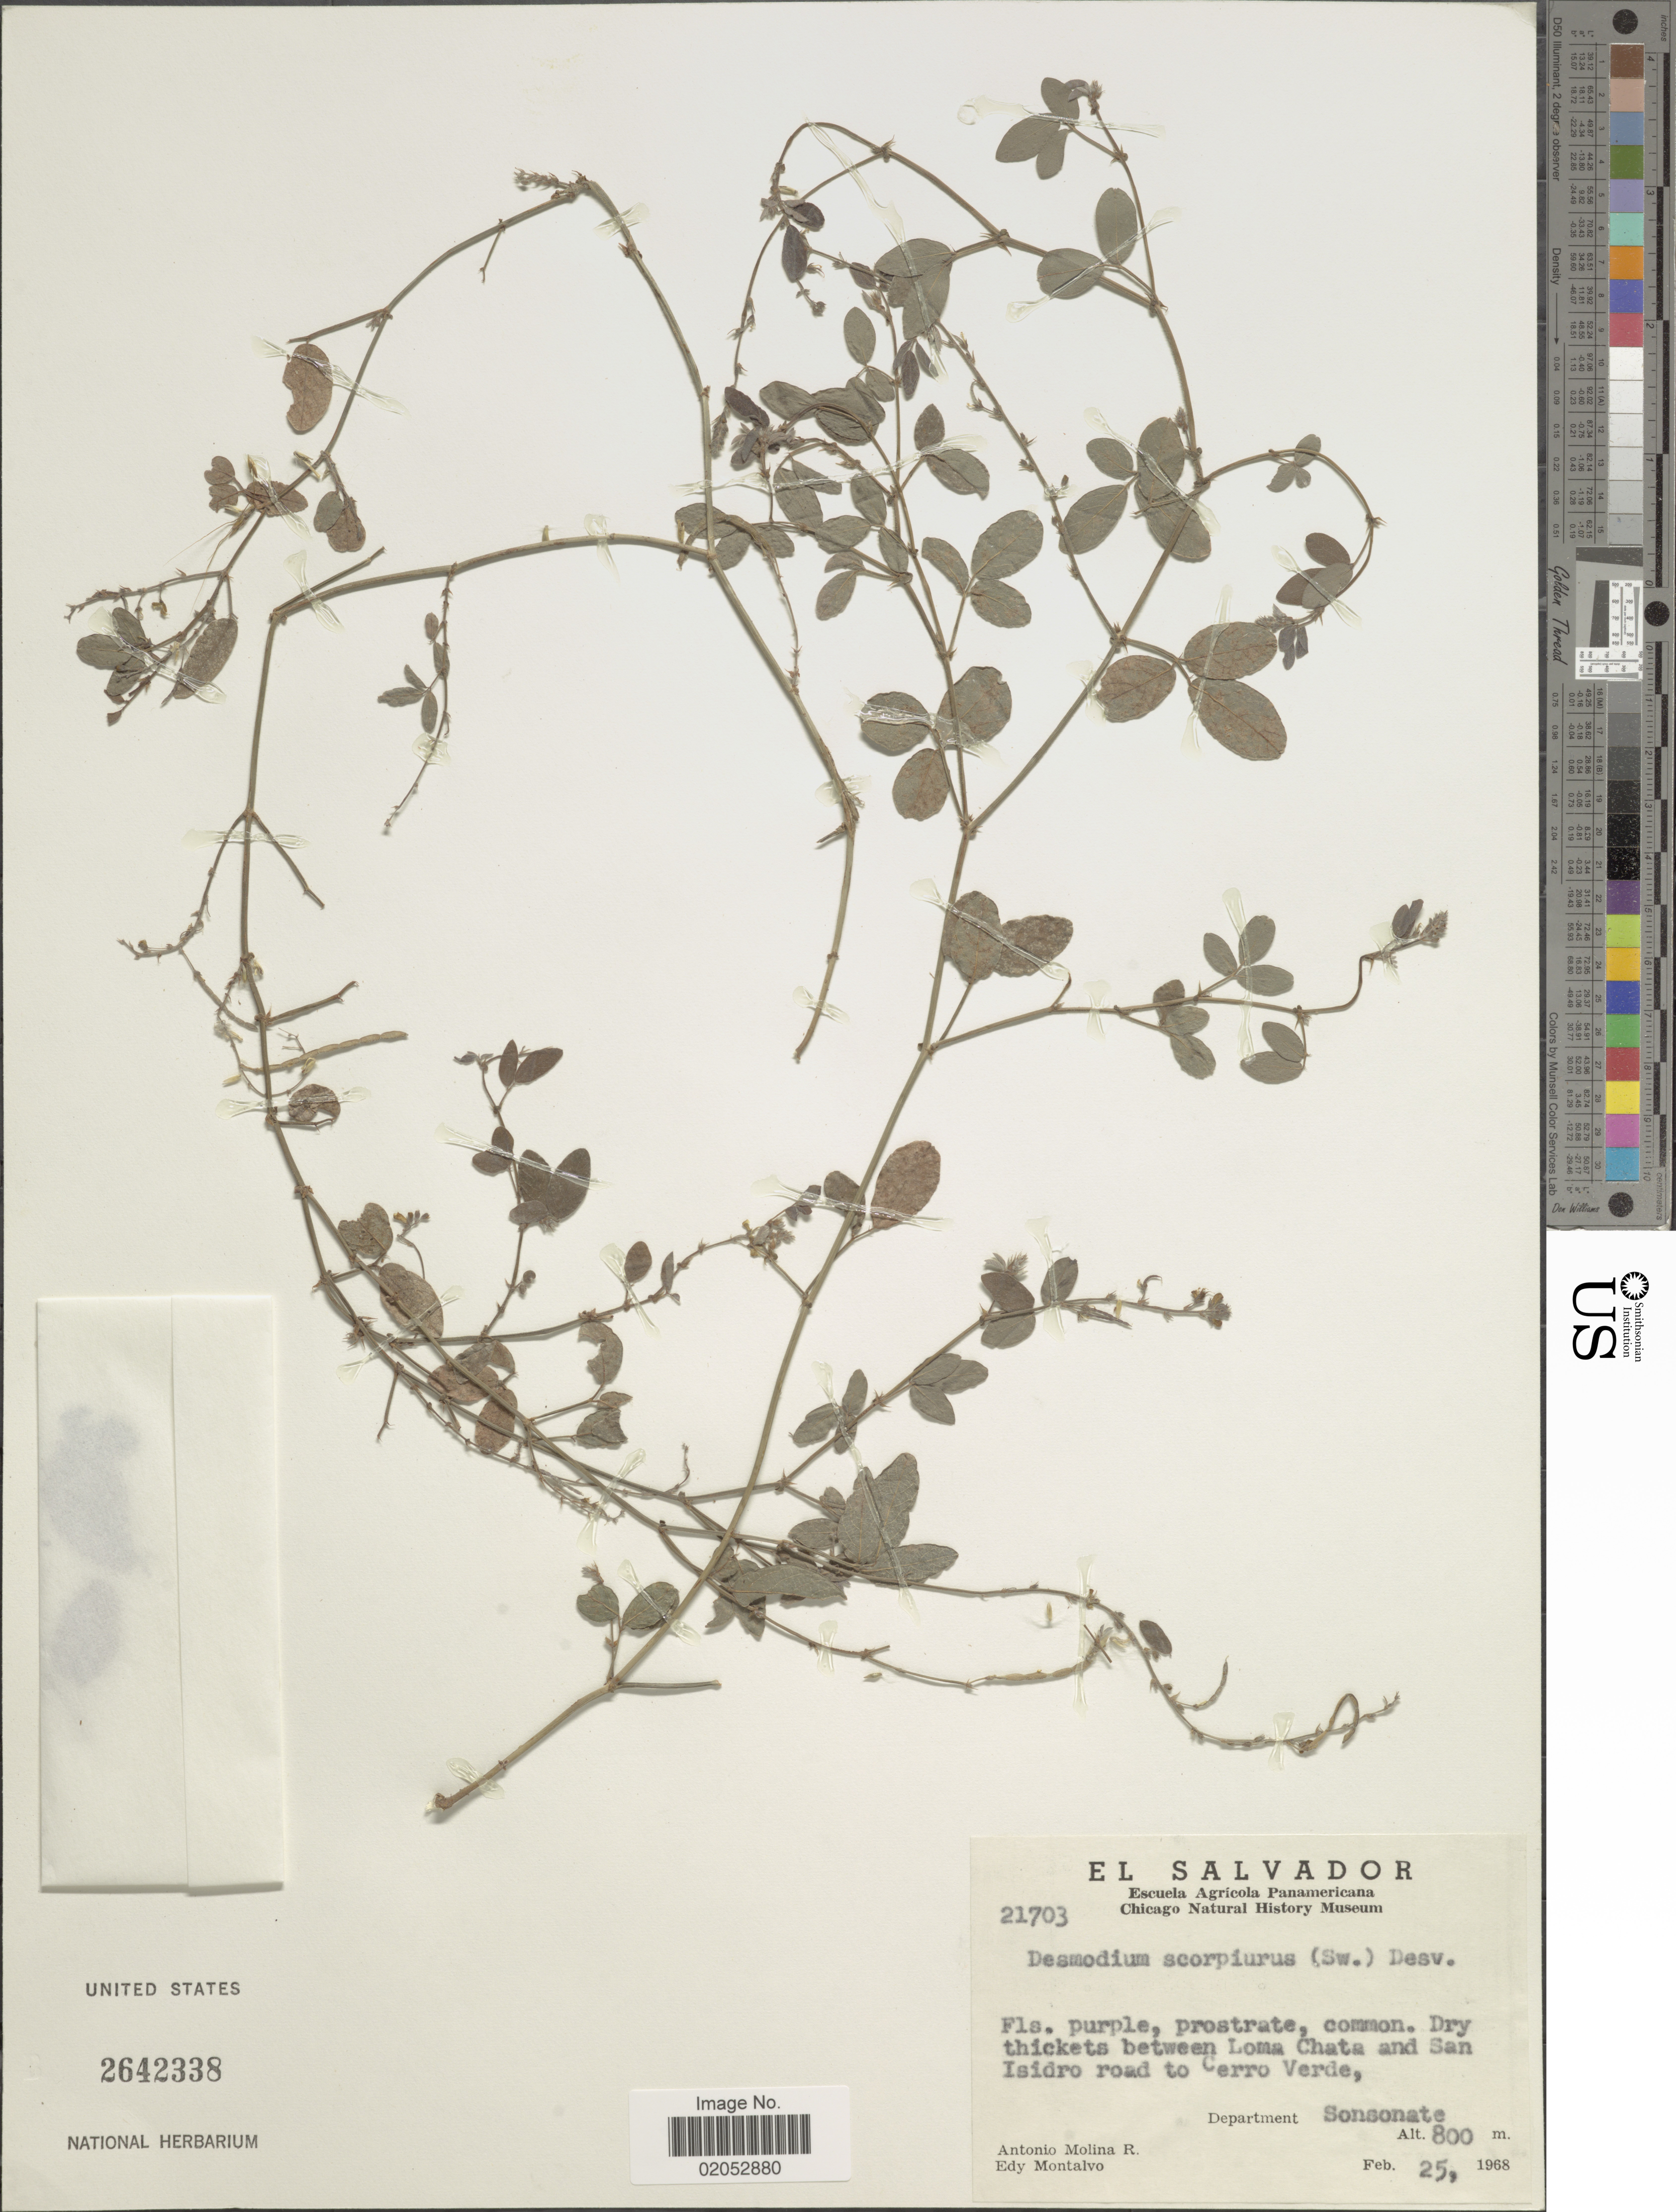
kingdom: Plantae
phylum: Tracheophyta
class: Magnoliopsida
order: Fabales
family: Fabaceae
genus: Desmodium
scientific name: Desmodium scorpiurus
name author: (Sw.) Desv. ex DC.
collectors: A. Molina R. & E. A. Montalvo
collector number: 21703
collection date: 1968-02-25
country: El Salvador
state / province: Sonsonate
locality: Between Loma Chata and San Isidro road to Cerro Verde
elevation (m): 800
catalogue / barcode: US 2642338